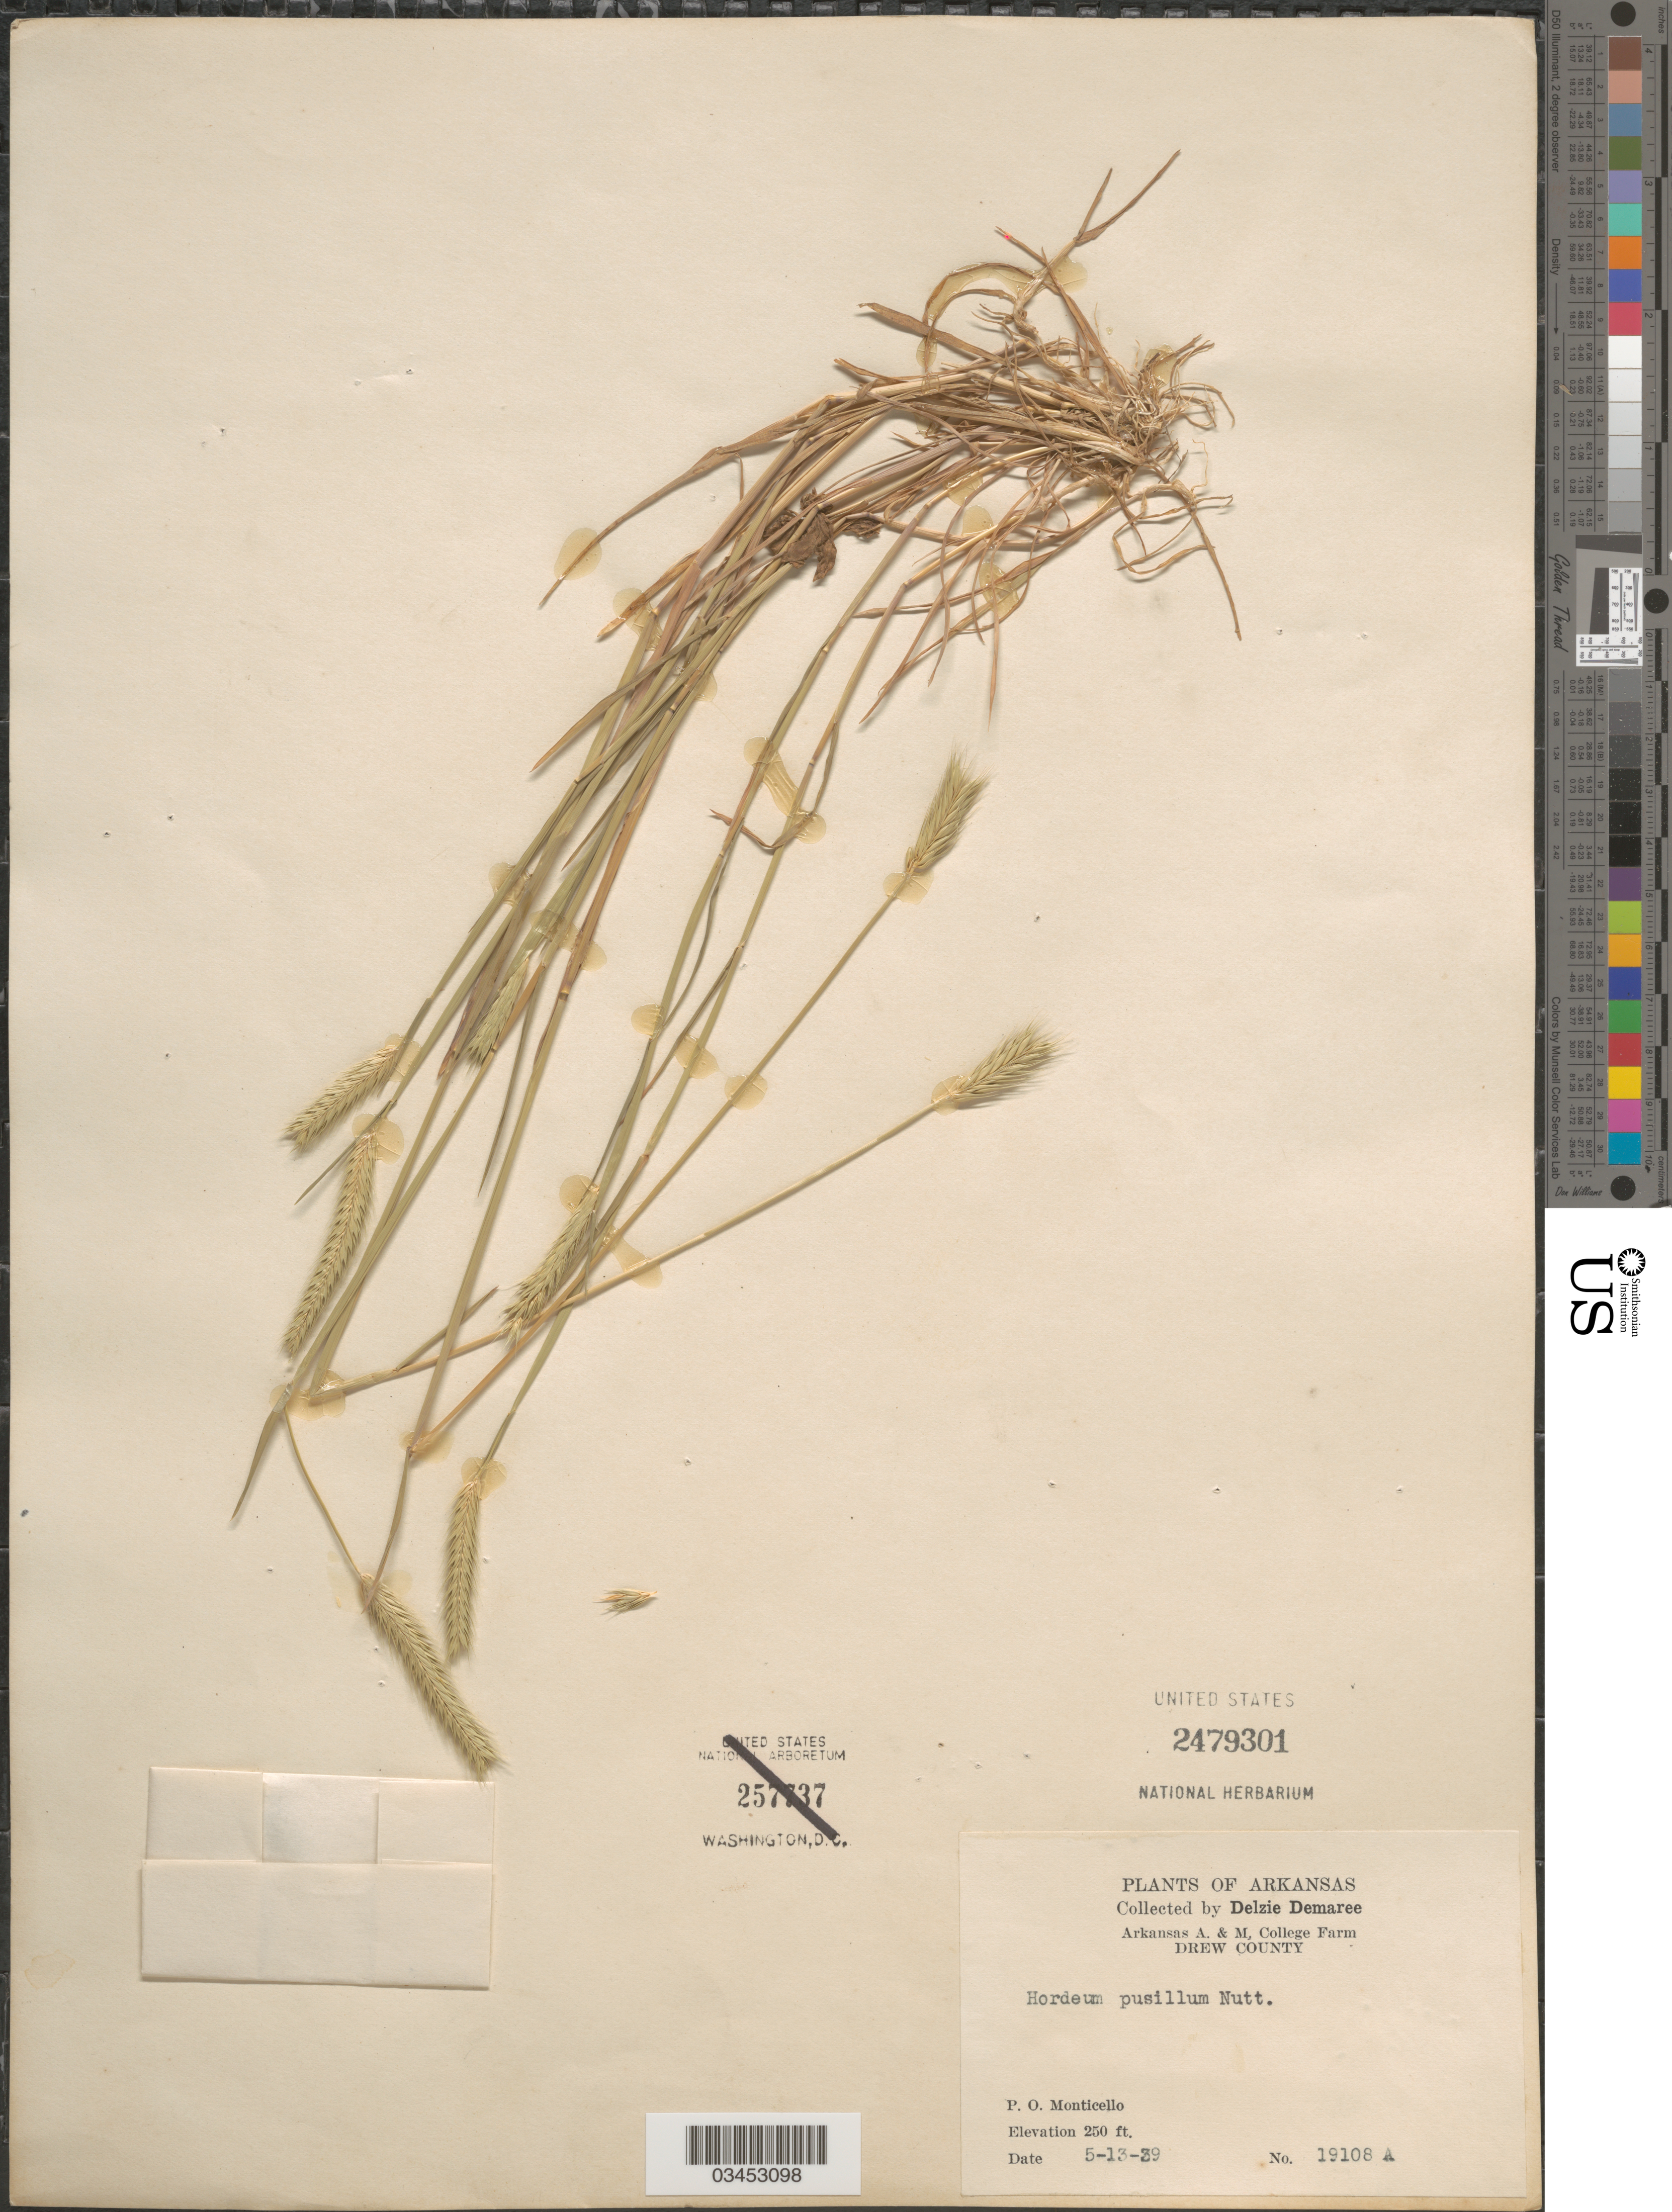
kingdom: Plantae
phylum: Tracheophyta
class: Liliopsida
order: Poales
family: Poaceae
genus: Hordeum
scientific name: Hordeum pusillum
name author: Nutt.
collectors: D. Demaree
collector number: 19108 A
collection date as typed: Transcribed d/m/y: 13/5/39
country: United States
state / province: Arkansas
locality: Arkansas A. & M. College Farm. Drew County. P.O. Monticello.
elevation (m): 76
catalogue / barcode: US 2479301